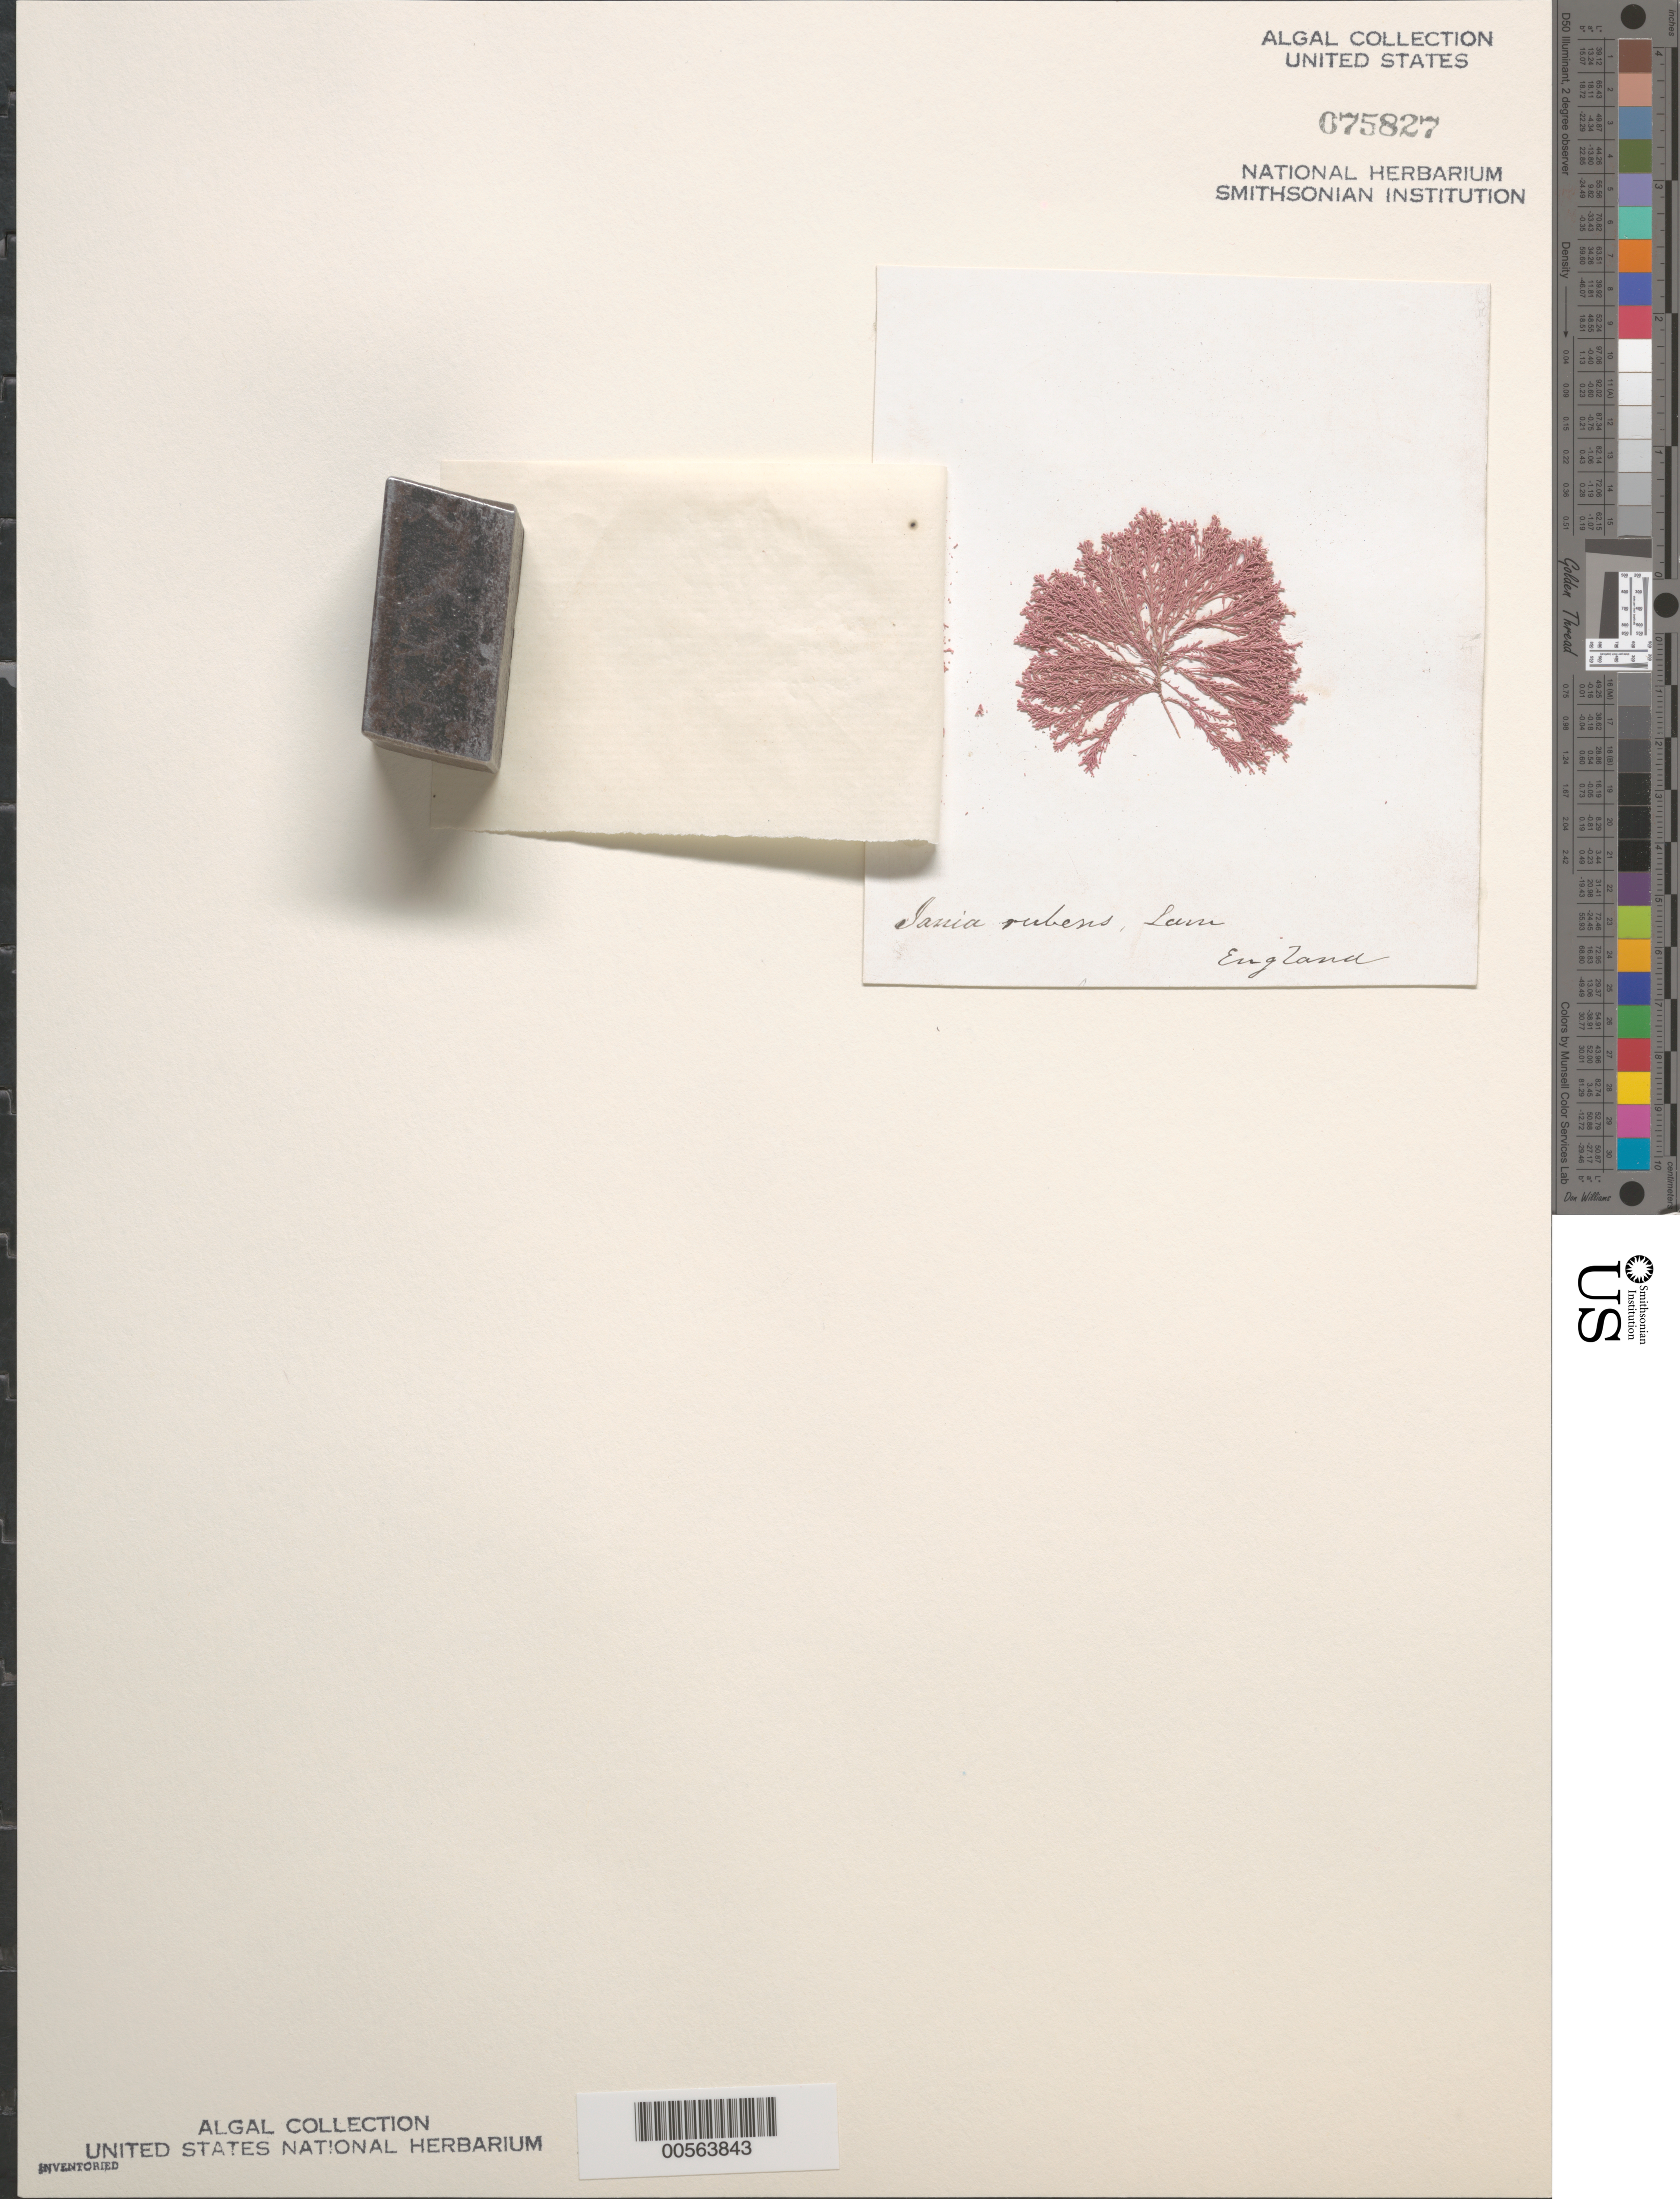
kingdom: Plantae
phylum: Rhodophyta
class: Florideophyceae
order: Corallinales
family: Corallinaceae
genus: Jania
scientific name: Jania rubens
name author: (L.) J.V.Lamouroux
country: United Kingdom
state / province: England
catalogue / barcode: US 75827